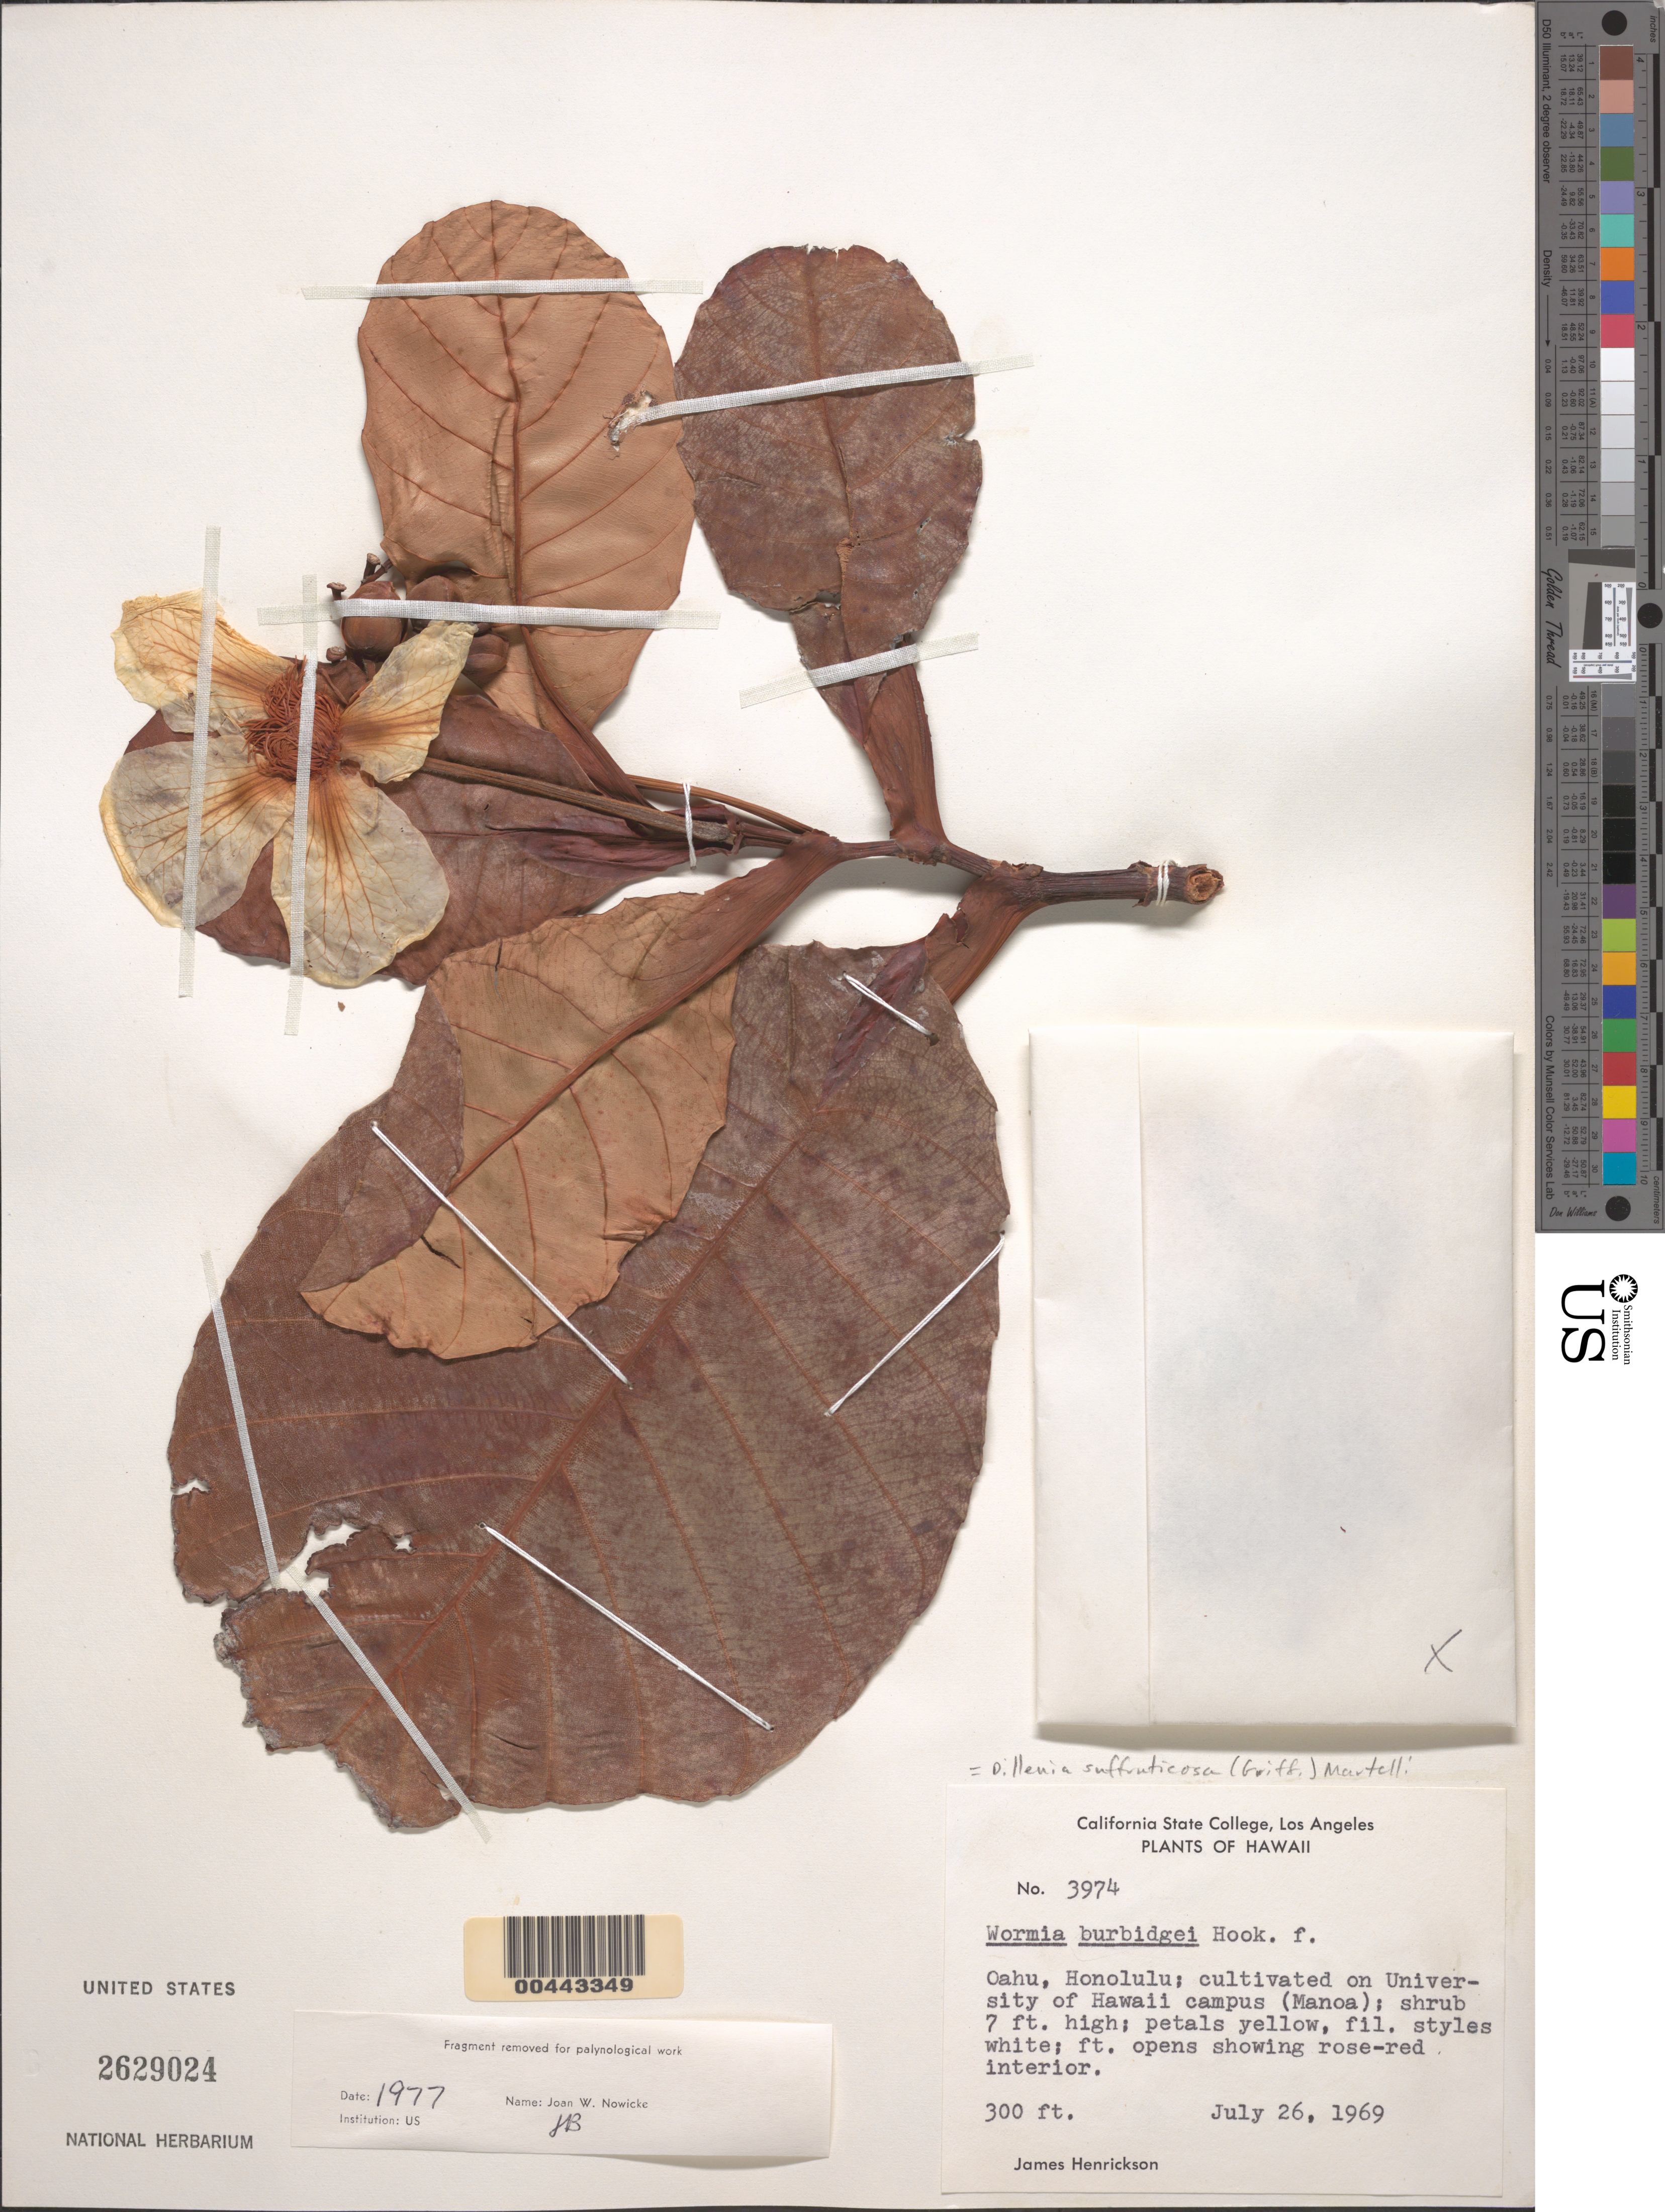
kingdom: Plantae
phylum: Tracheophyta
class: Magnoliopsida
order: Dilleniales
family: Dilleniaceae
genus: Dillenia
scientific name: Dillenia burbidgei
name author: Martelli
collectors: J. S. Henrickson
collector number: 3974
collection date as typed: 26 Jul 1969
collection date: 1969-07-26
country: United States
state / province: Hawaii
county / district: Honolulu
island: Oahu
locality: Honolulu; on University of Hawaii Campus (Manoa)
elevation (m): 91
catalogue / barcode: US 2629024